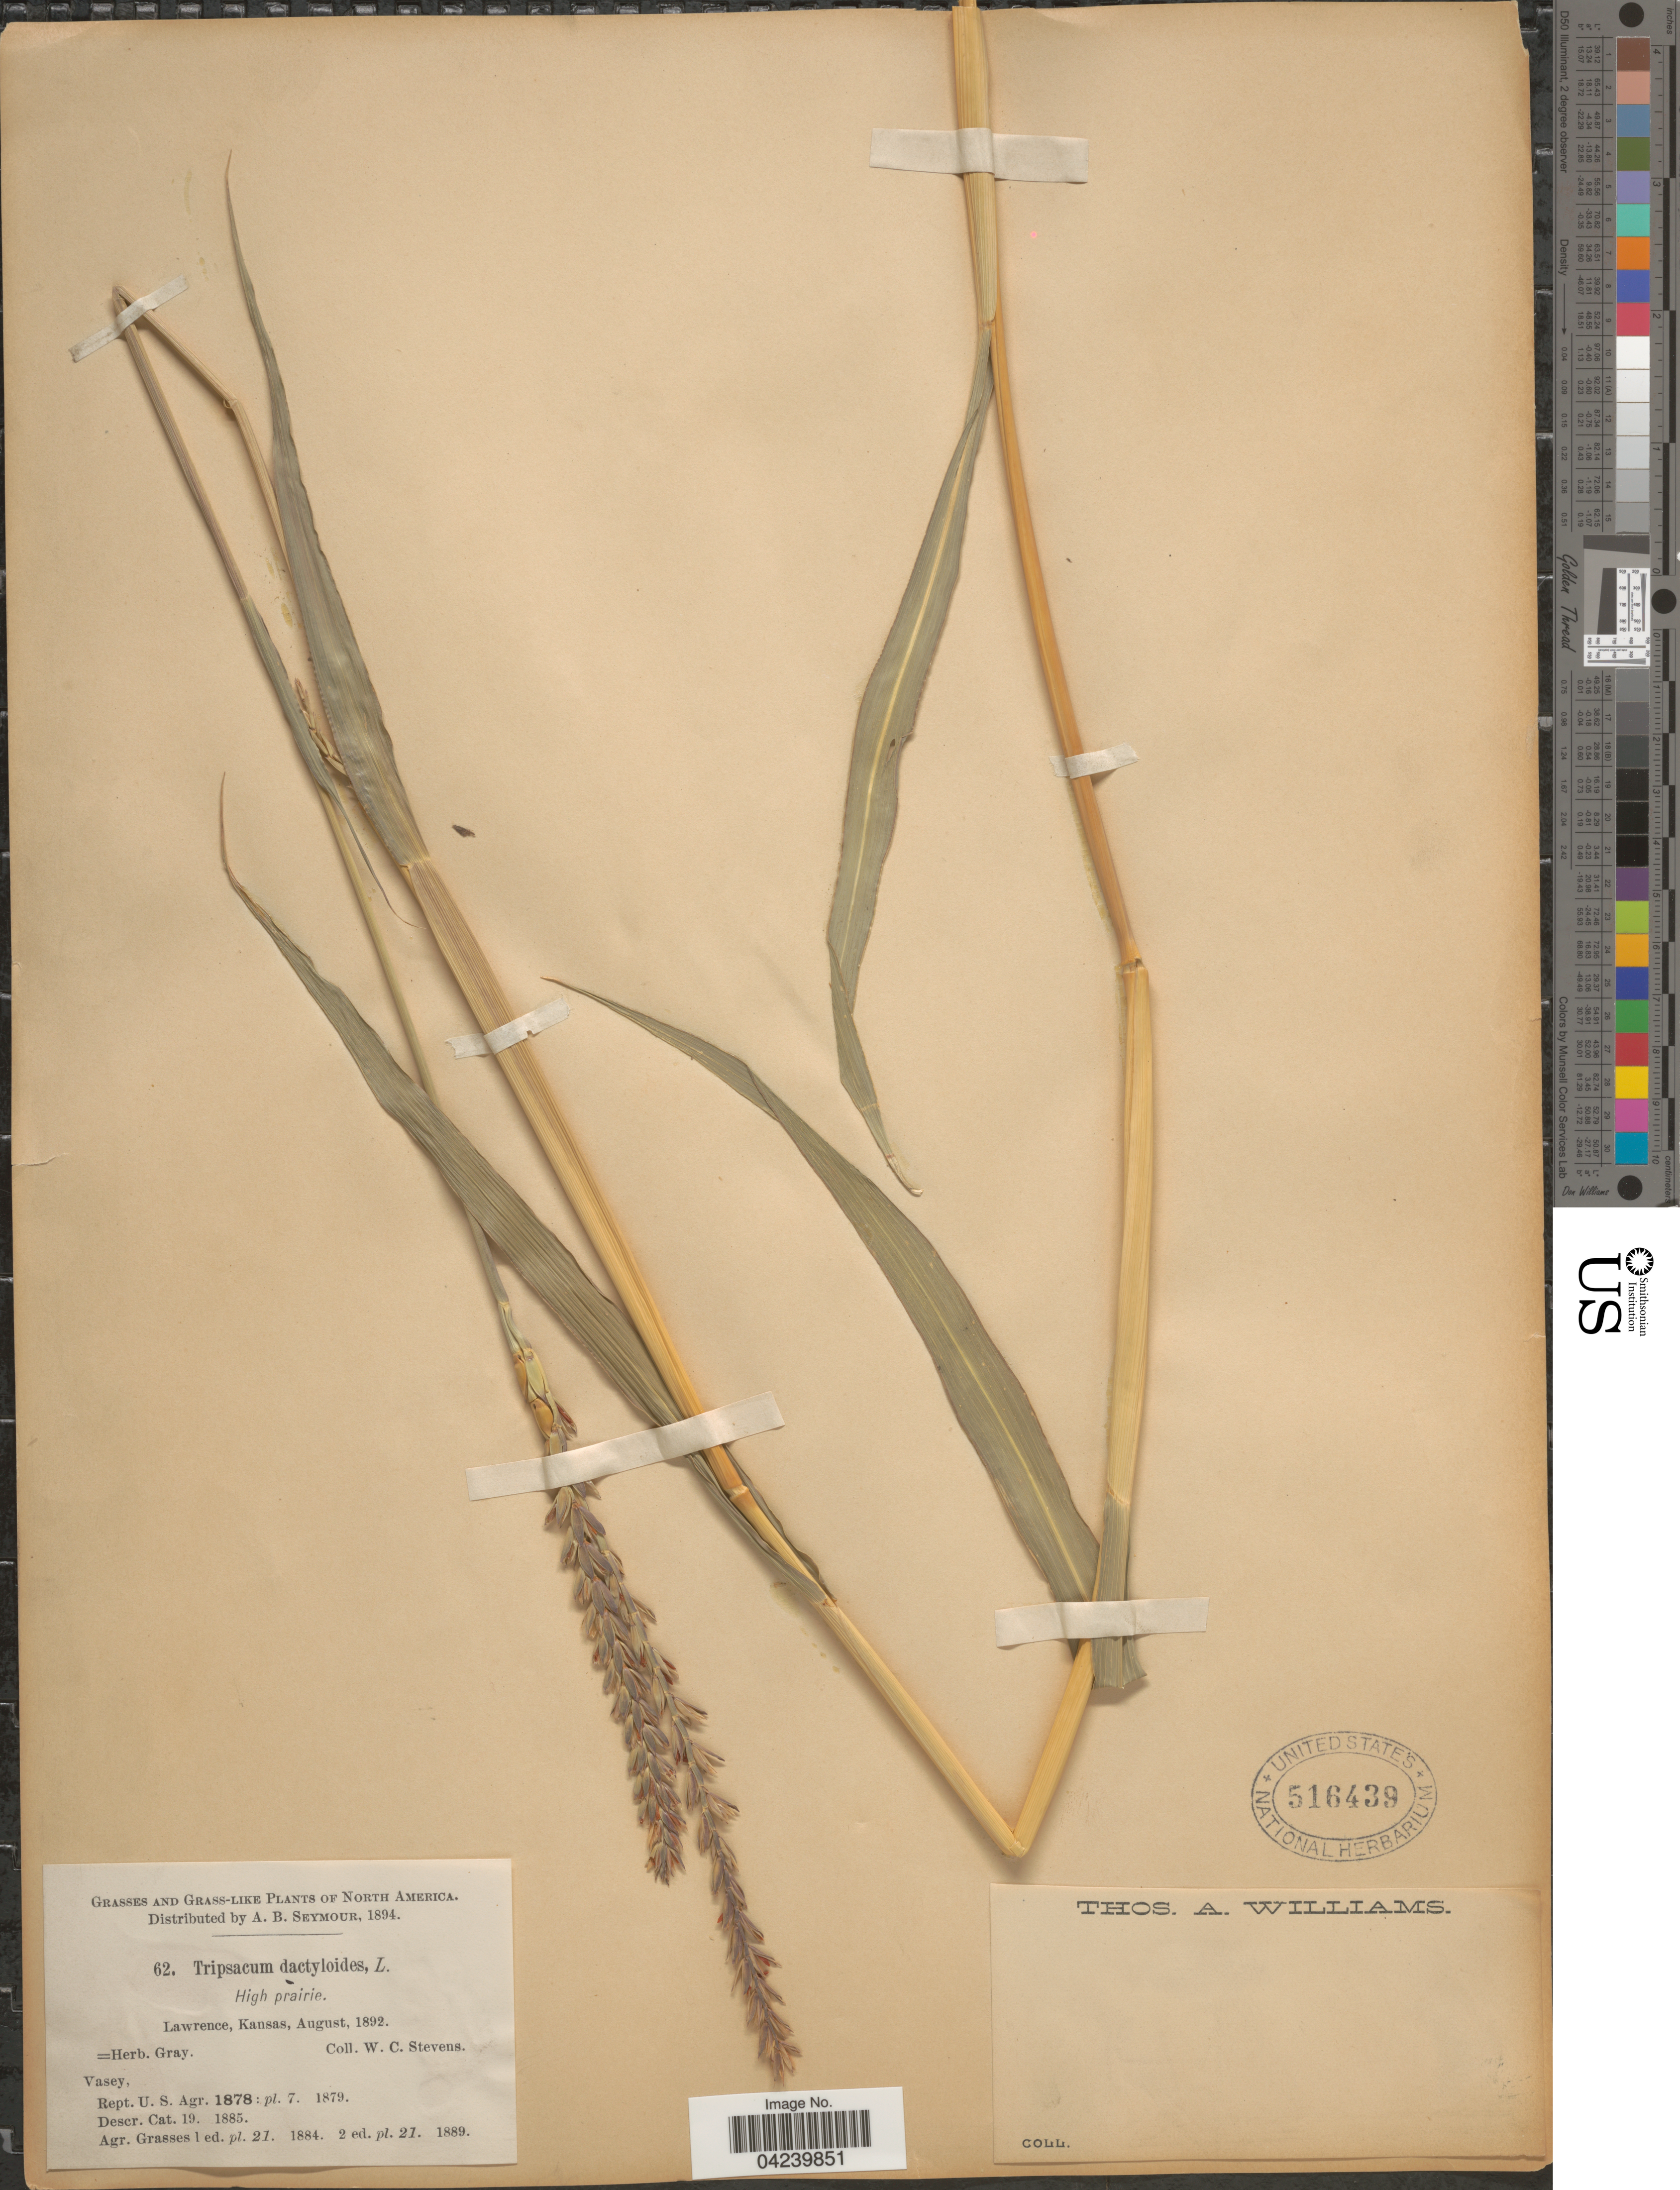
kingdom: Plantae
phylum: Tracheophyta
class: Liliopsida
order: Poales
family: Poaceae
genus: Tripsacum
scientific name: Tripsacum dactyloides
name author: (L.) L.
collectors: W. C. Stevens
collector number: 62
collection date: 1892-08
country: United States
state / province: Kansas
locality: Lawrence.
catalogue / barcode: US 516439